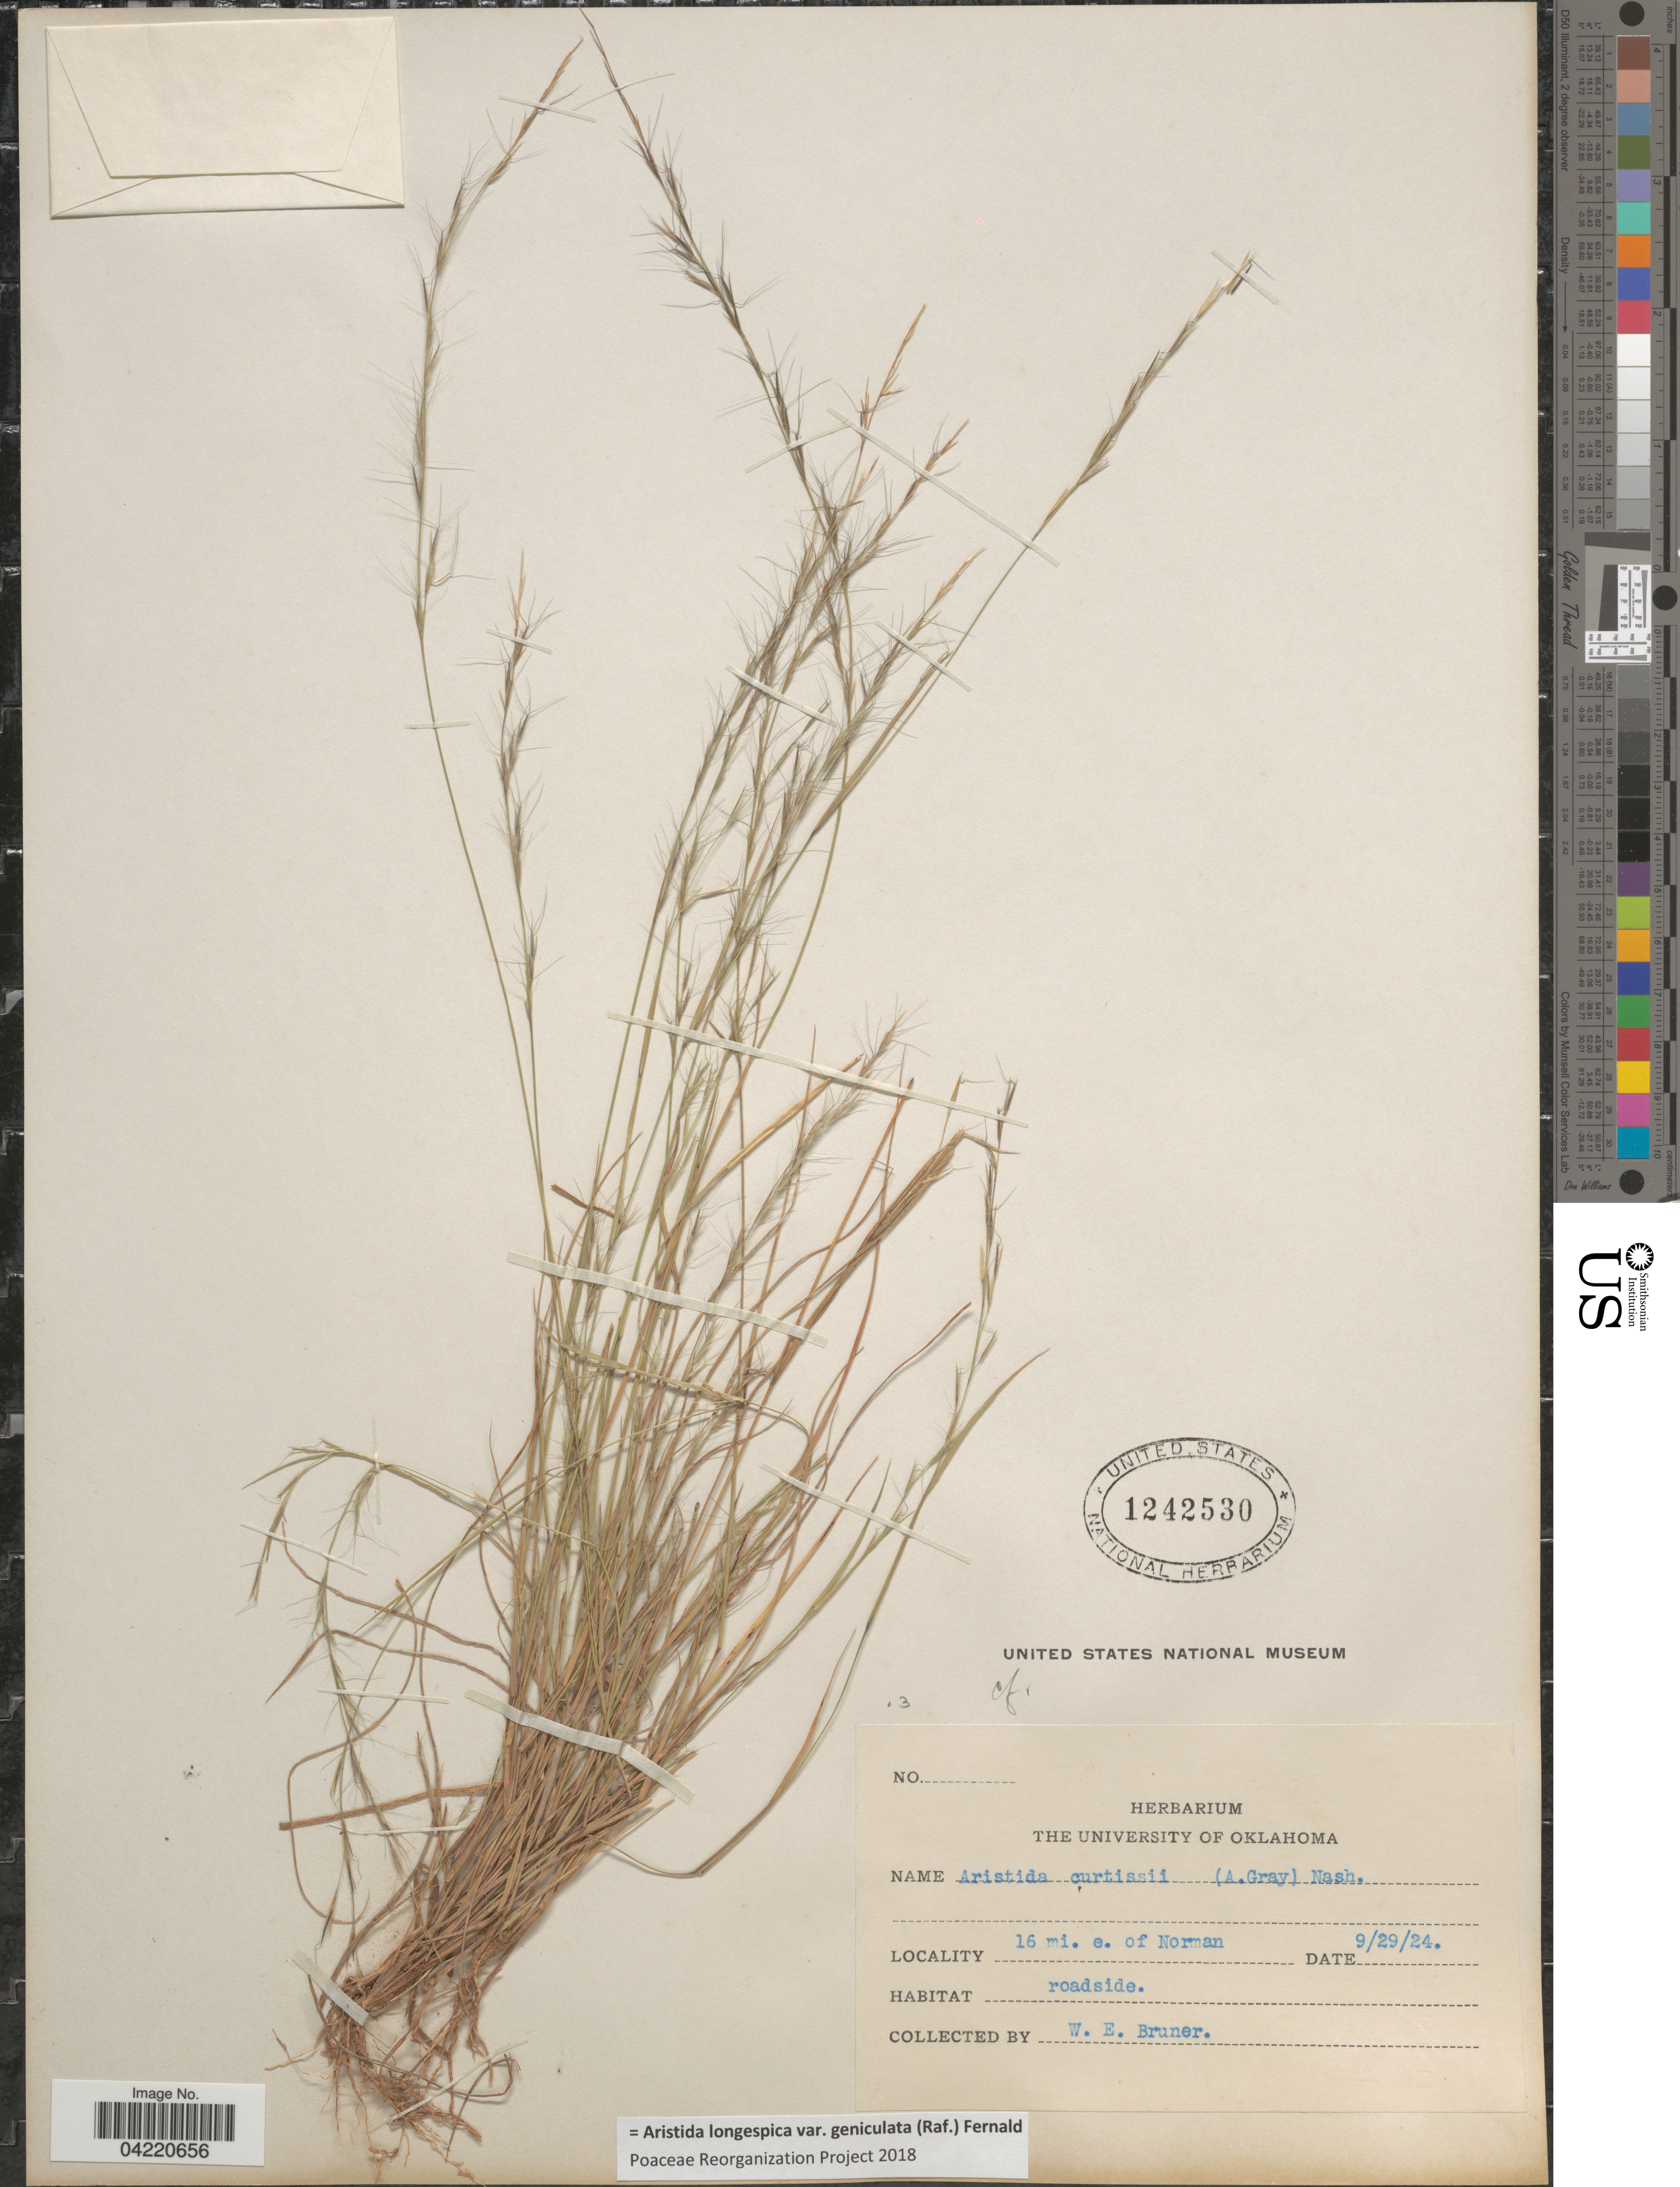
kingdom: Plantae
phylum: Tracheophyta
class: Liliopsida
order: Poales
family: Poaceae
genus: Aristida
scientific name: Aristida longespica var. geniculata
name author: (Raf.) Fernald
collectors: W. Bruner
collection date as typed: Transcribed d/m/y: 29/9/24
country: United States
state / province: Oklahoma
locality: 16 mi. e. of Norman.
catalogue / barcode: US 1242530